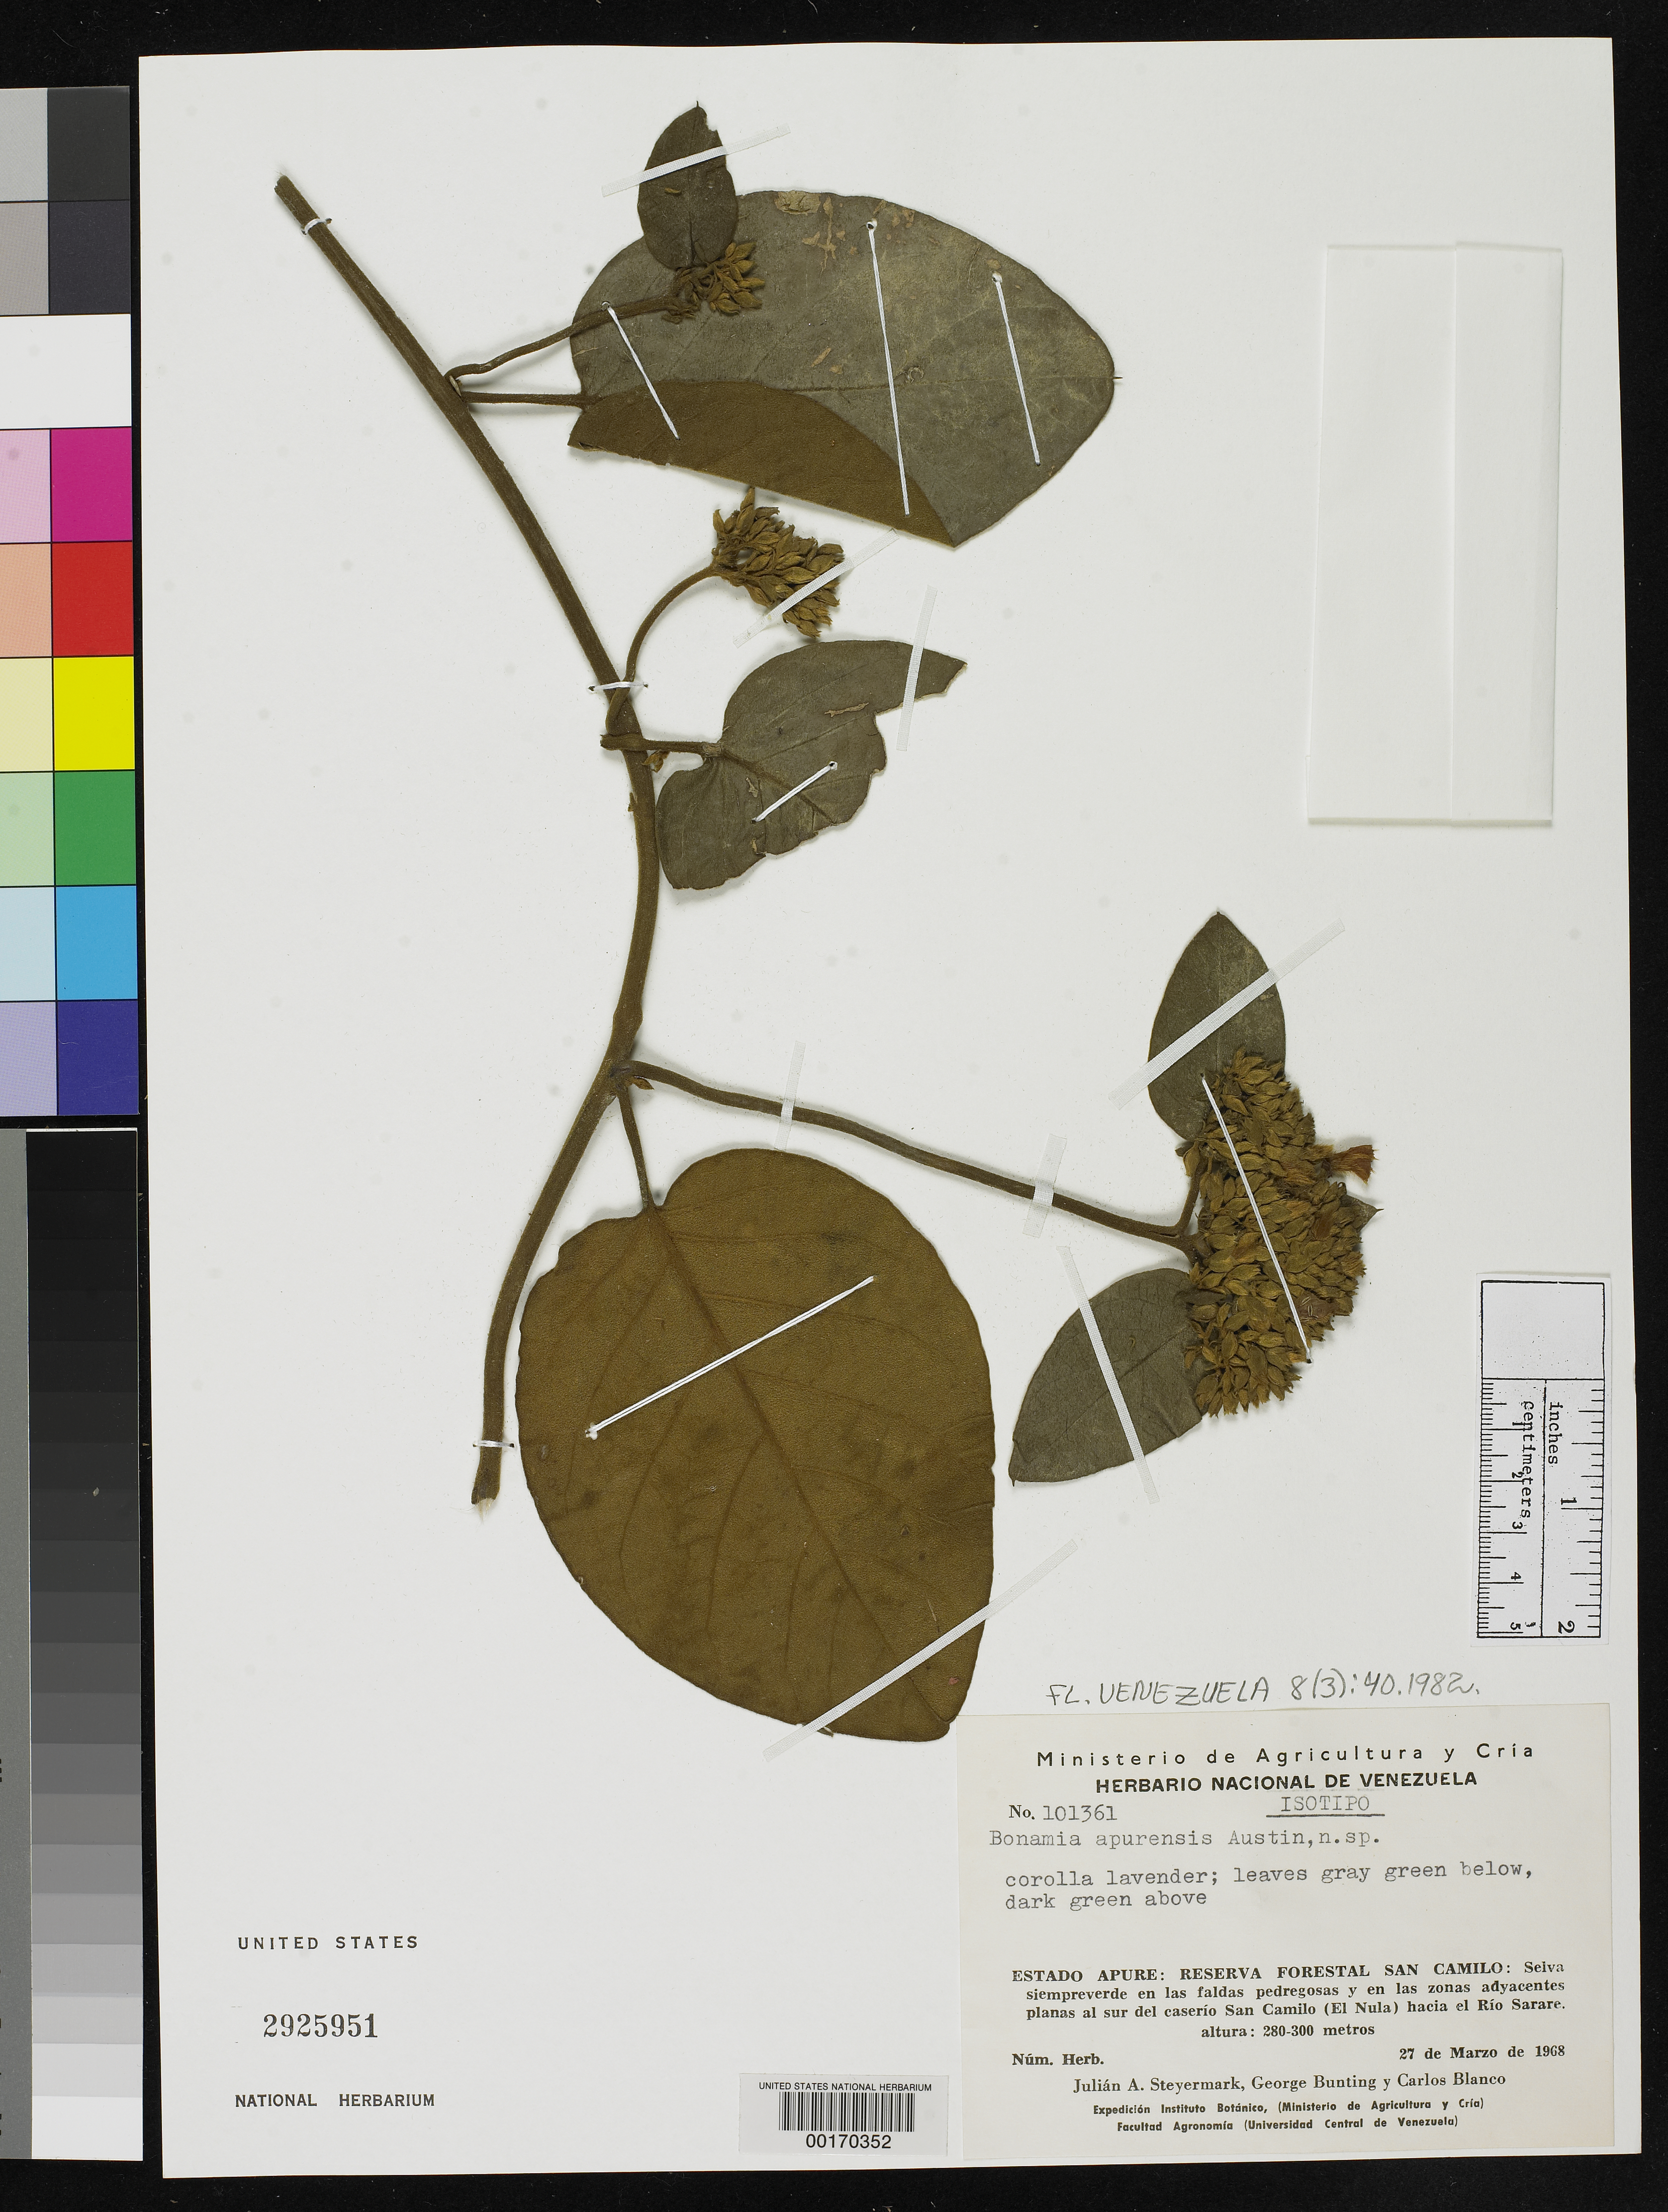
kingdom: Plantae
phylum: Tracheophyta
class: Magnoliopsida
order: Solanales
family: Convolvulaceae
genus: Bonamia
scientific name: Bonamia apurensis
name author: D.F. Austin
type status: Isotype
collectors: J. Steyermark, G. S. Bunting & C. A. Blanco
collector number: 101361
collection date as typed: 27 Mar 1968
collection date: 1968-03-27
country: Venezuela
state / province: Apure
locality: San Camilo Forest Reserve, S of San Camilo village (El Nula) near Rio Sarare.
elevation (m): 280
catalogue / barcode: US 2925951